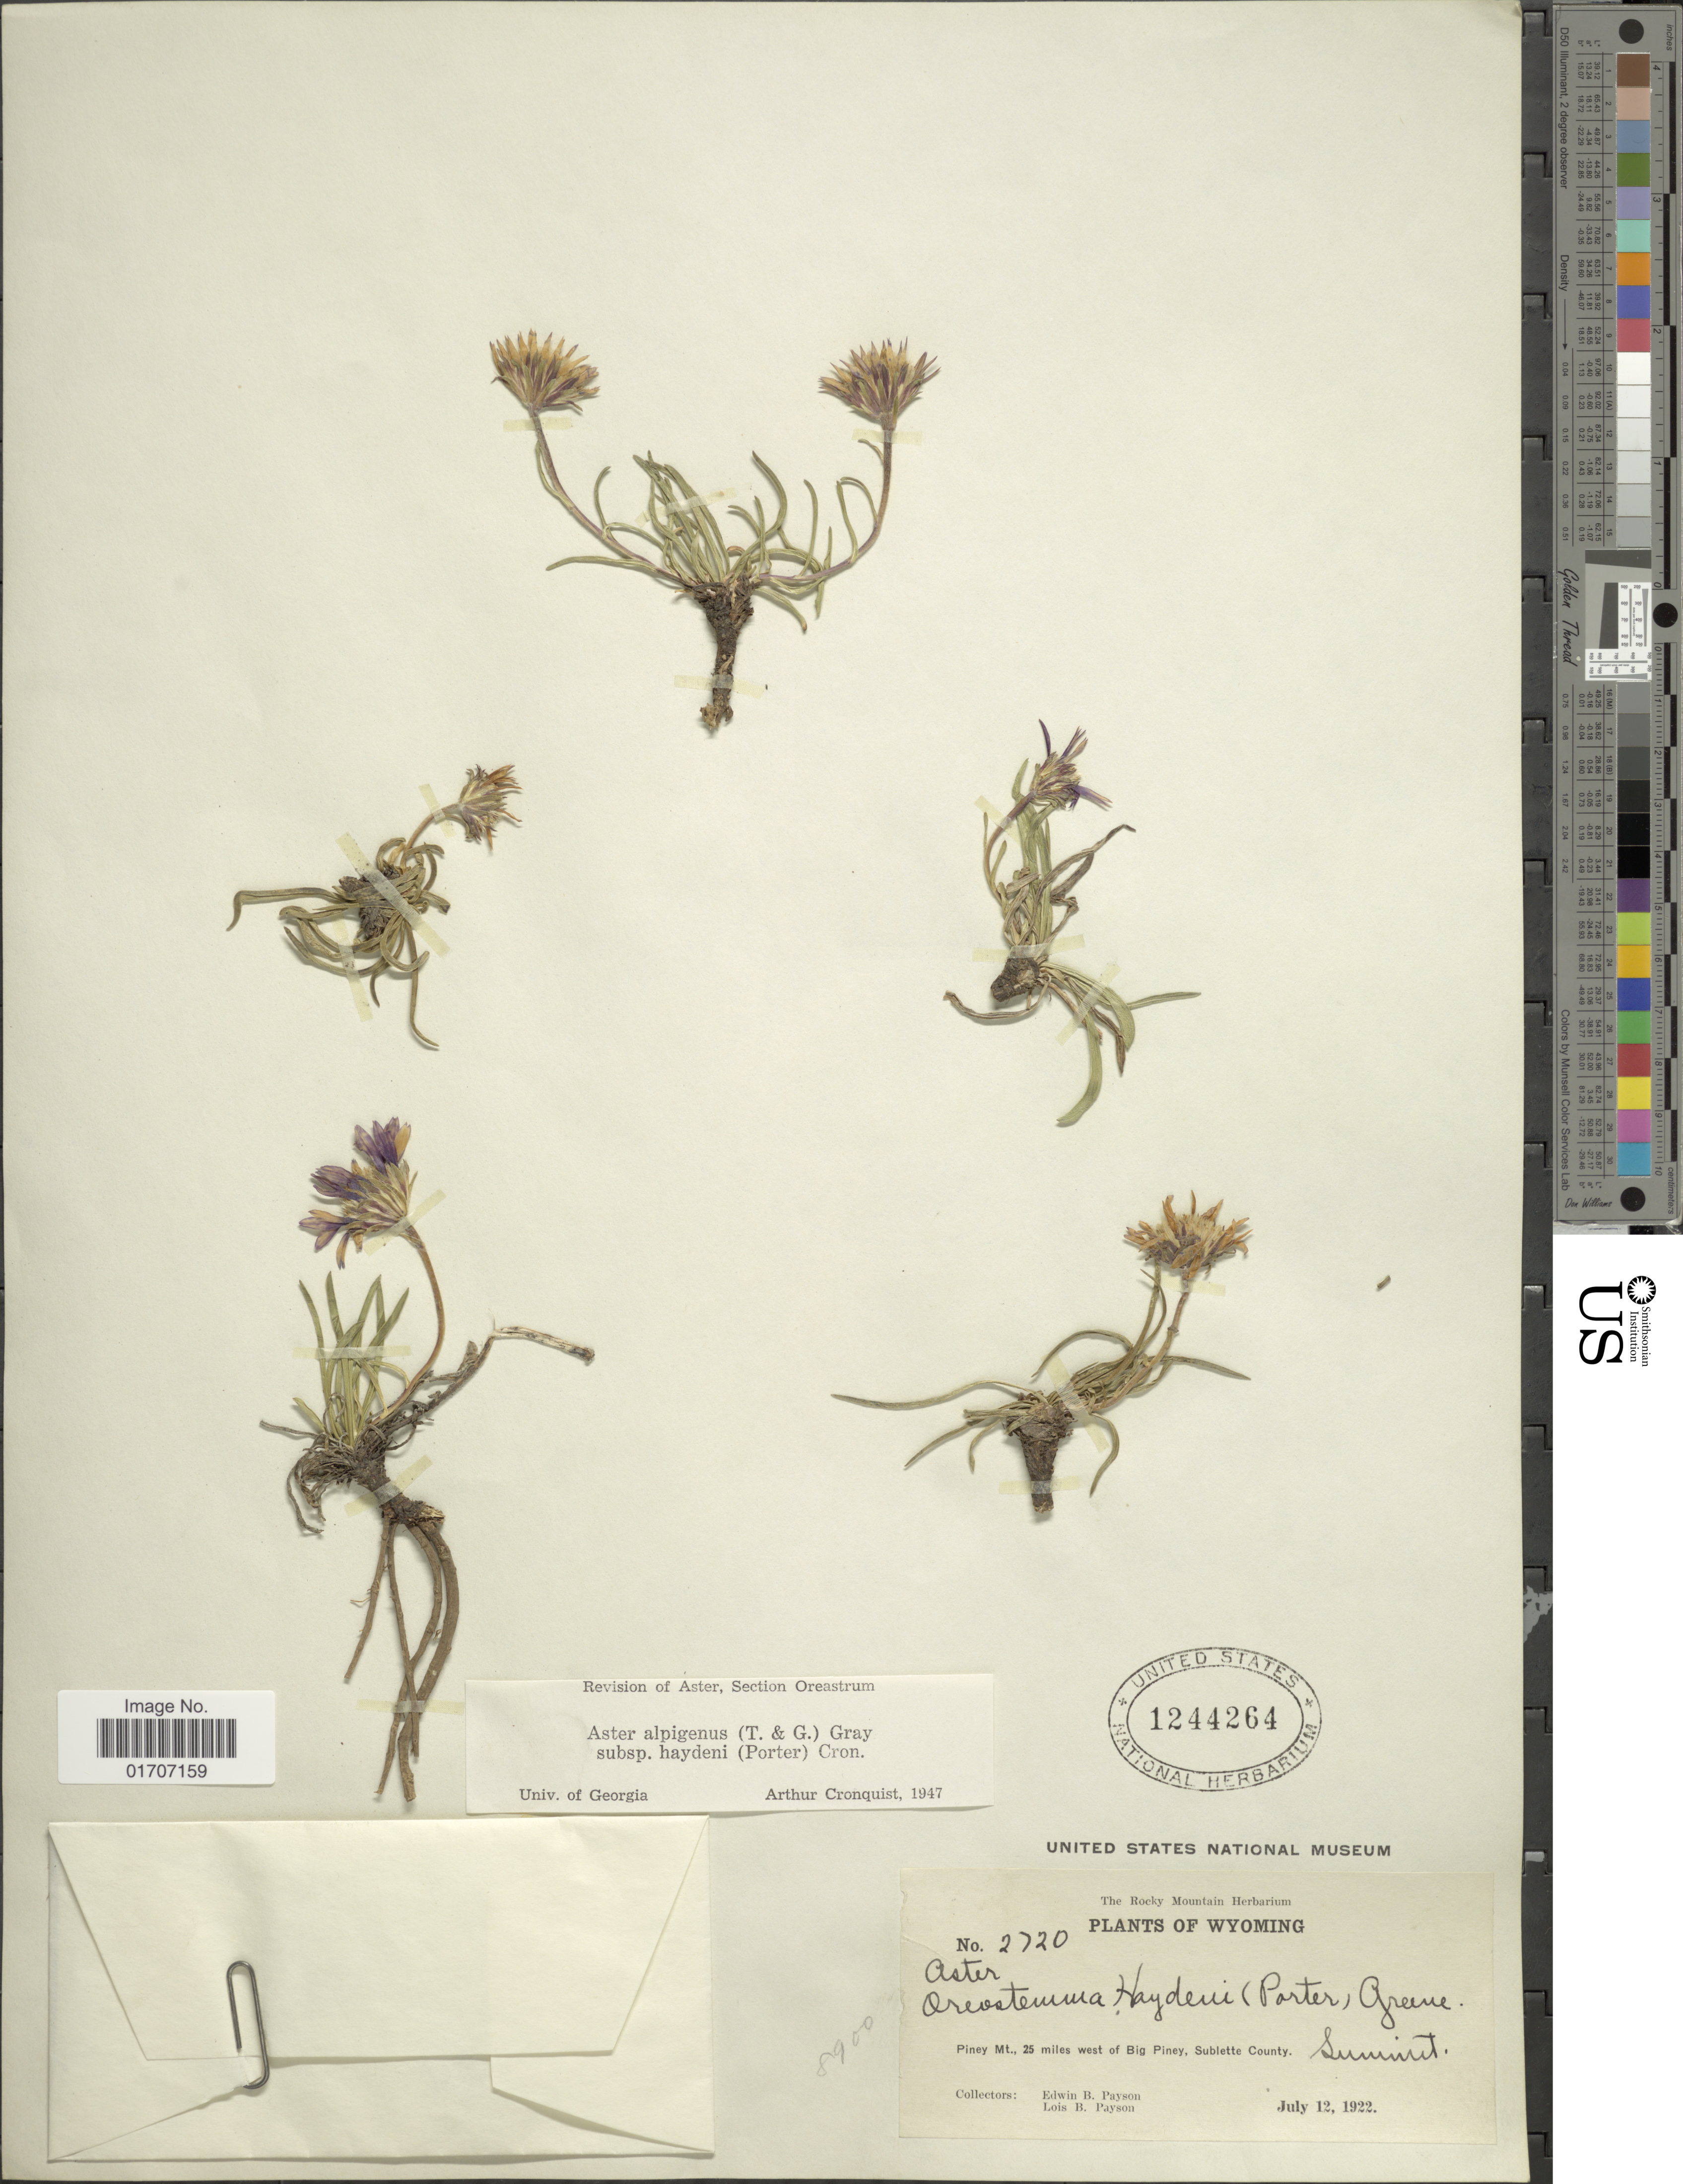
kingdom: Plantae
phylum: Tracheophyta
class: Magnoliopsida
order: Asterales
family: Asteraceae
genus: Oreostemma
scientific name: Oreostemma alpigenum var. haydenii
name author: (Porter) G.L. Nesom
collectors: E. B. Payson & L. Payson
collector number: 2720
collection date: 1922-07-12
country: United States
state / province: Wyoming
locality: Piney Mt., 25 miles west of Big Piney, Sublette County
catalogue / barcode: US 1244264